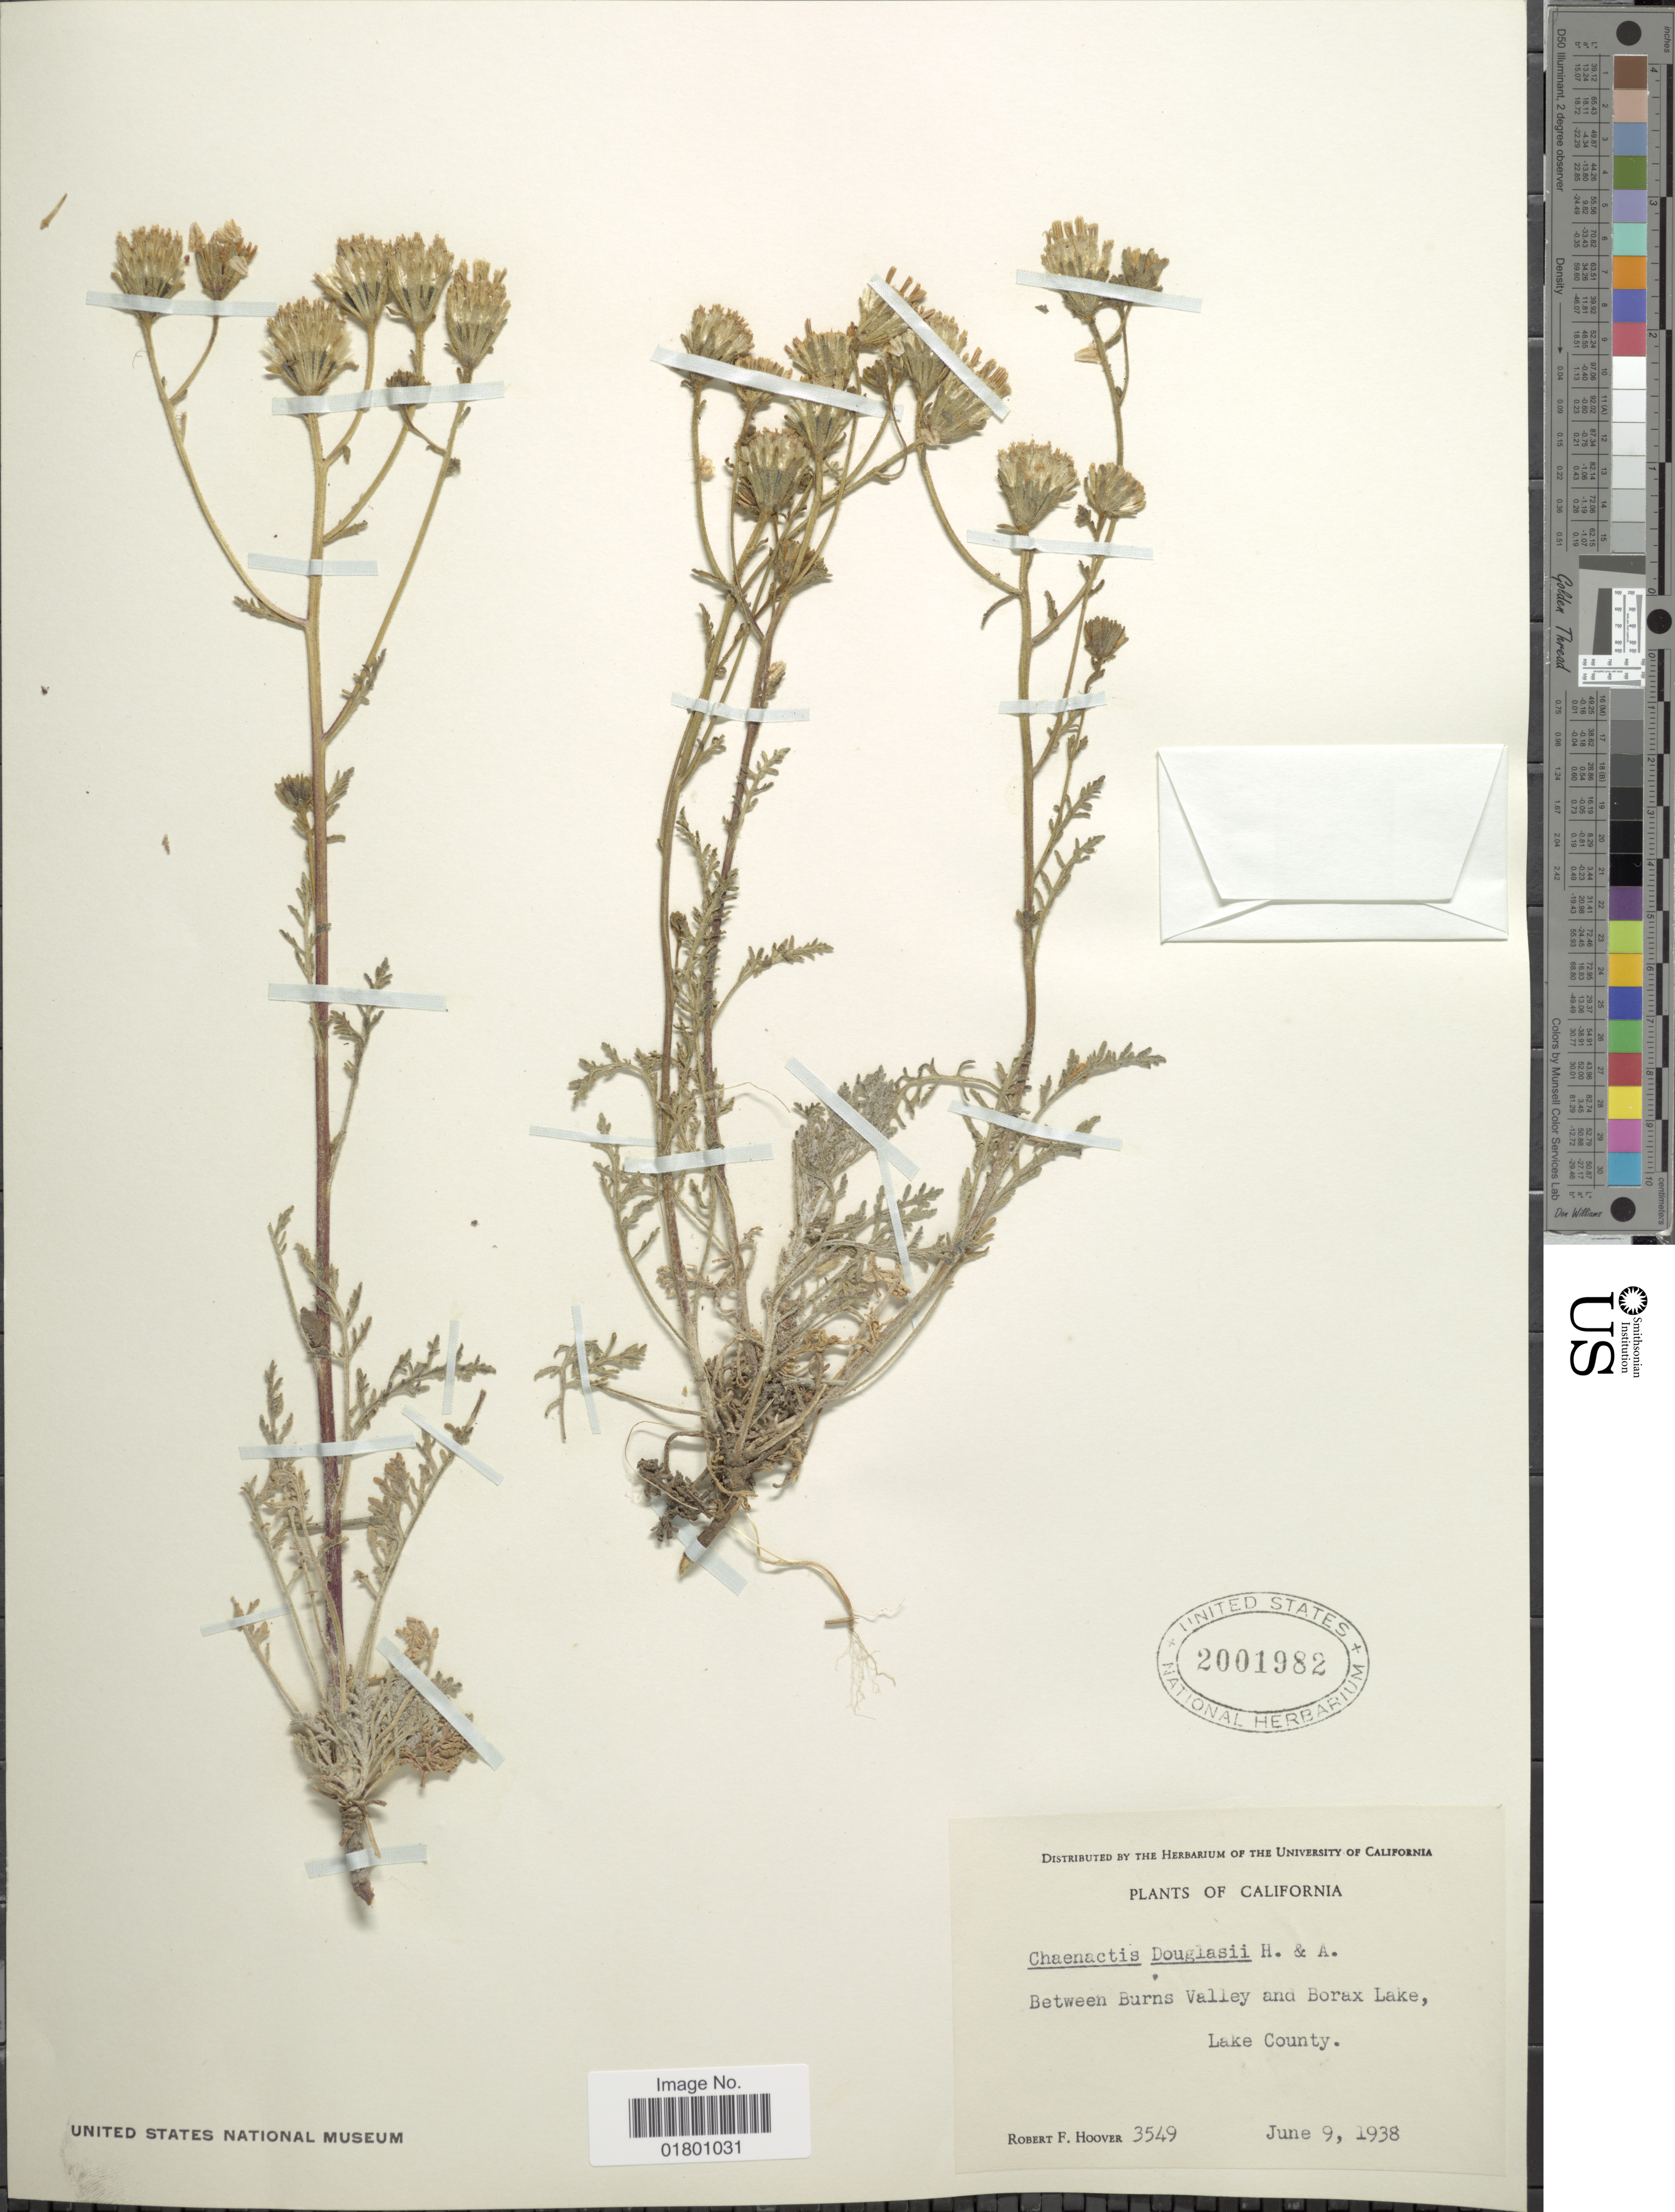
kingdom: Plantae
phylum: Tracheophyta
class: Magnoliopsida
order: Asterales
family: Asteraceae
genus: Chaenactis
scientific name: Chaenactis douglasii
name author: Hook. & Arn.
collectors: R. F. Hoover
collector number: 3549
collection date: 1938-06-09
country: United States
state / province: California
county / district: Lake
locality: Between Burns Valley and Borax Lake, Lake County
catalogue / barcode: US 2001982